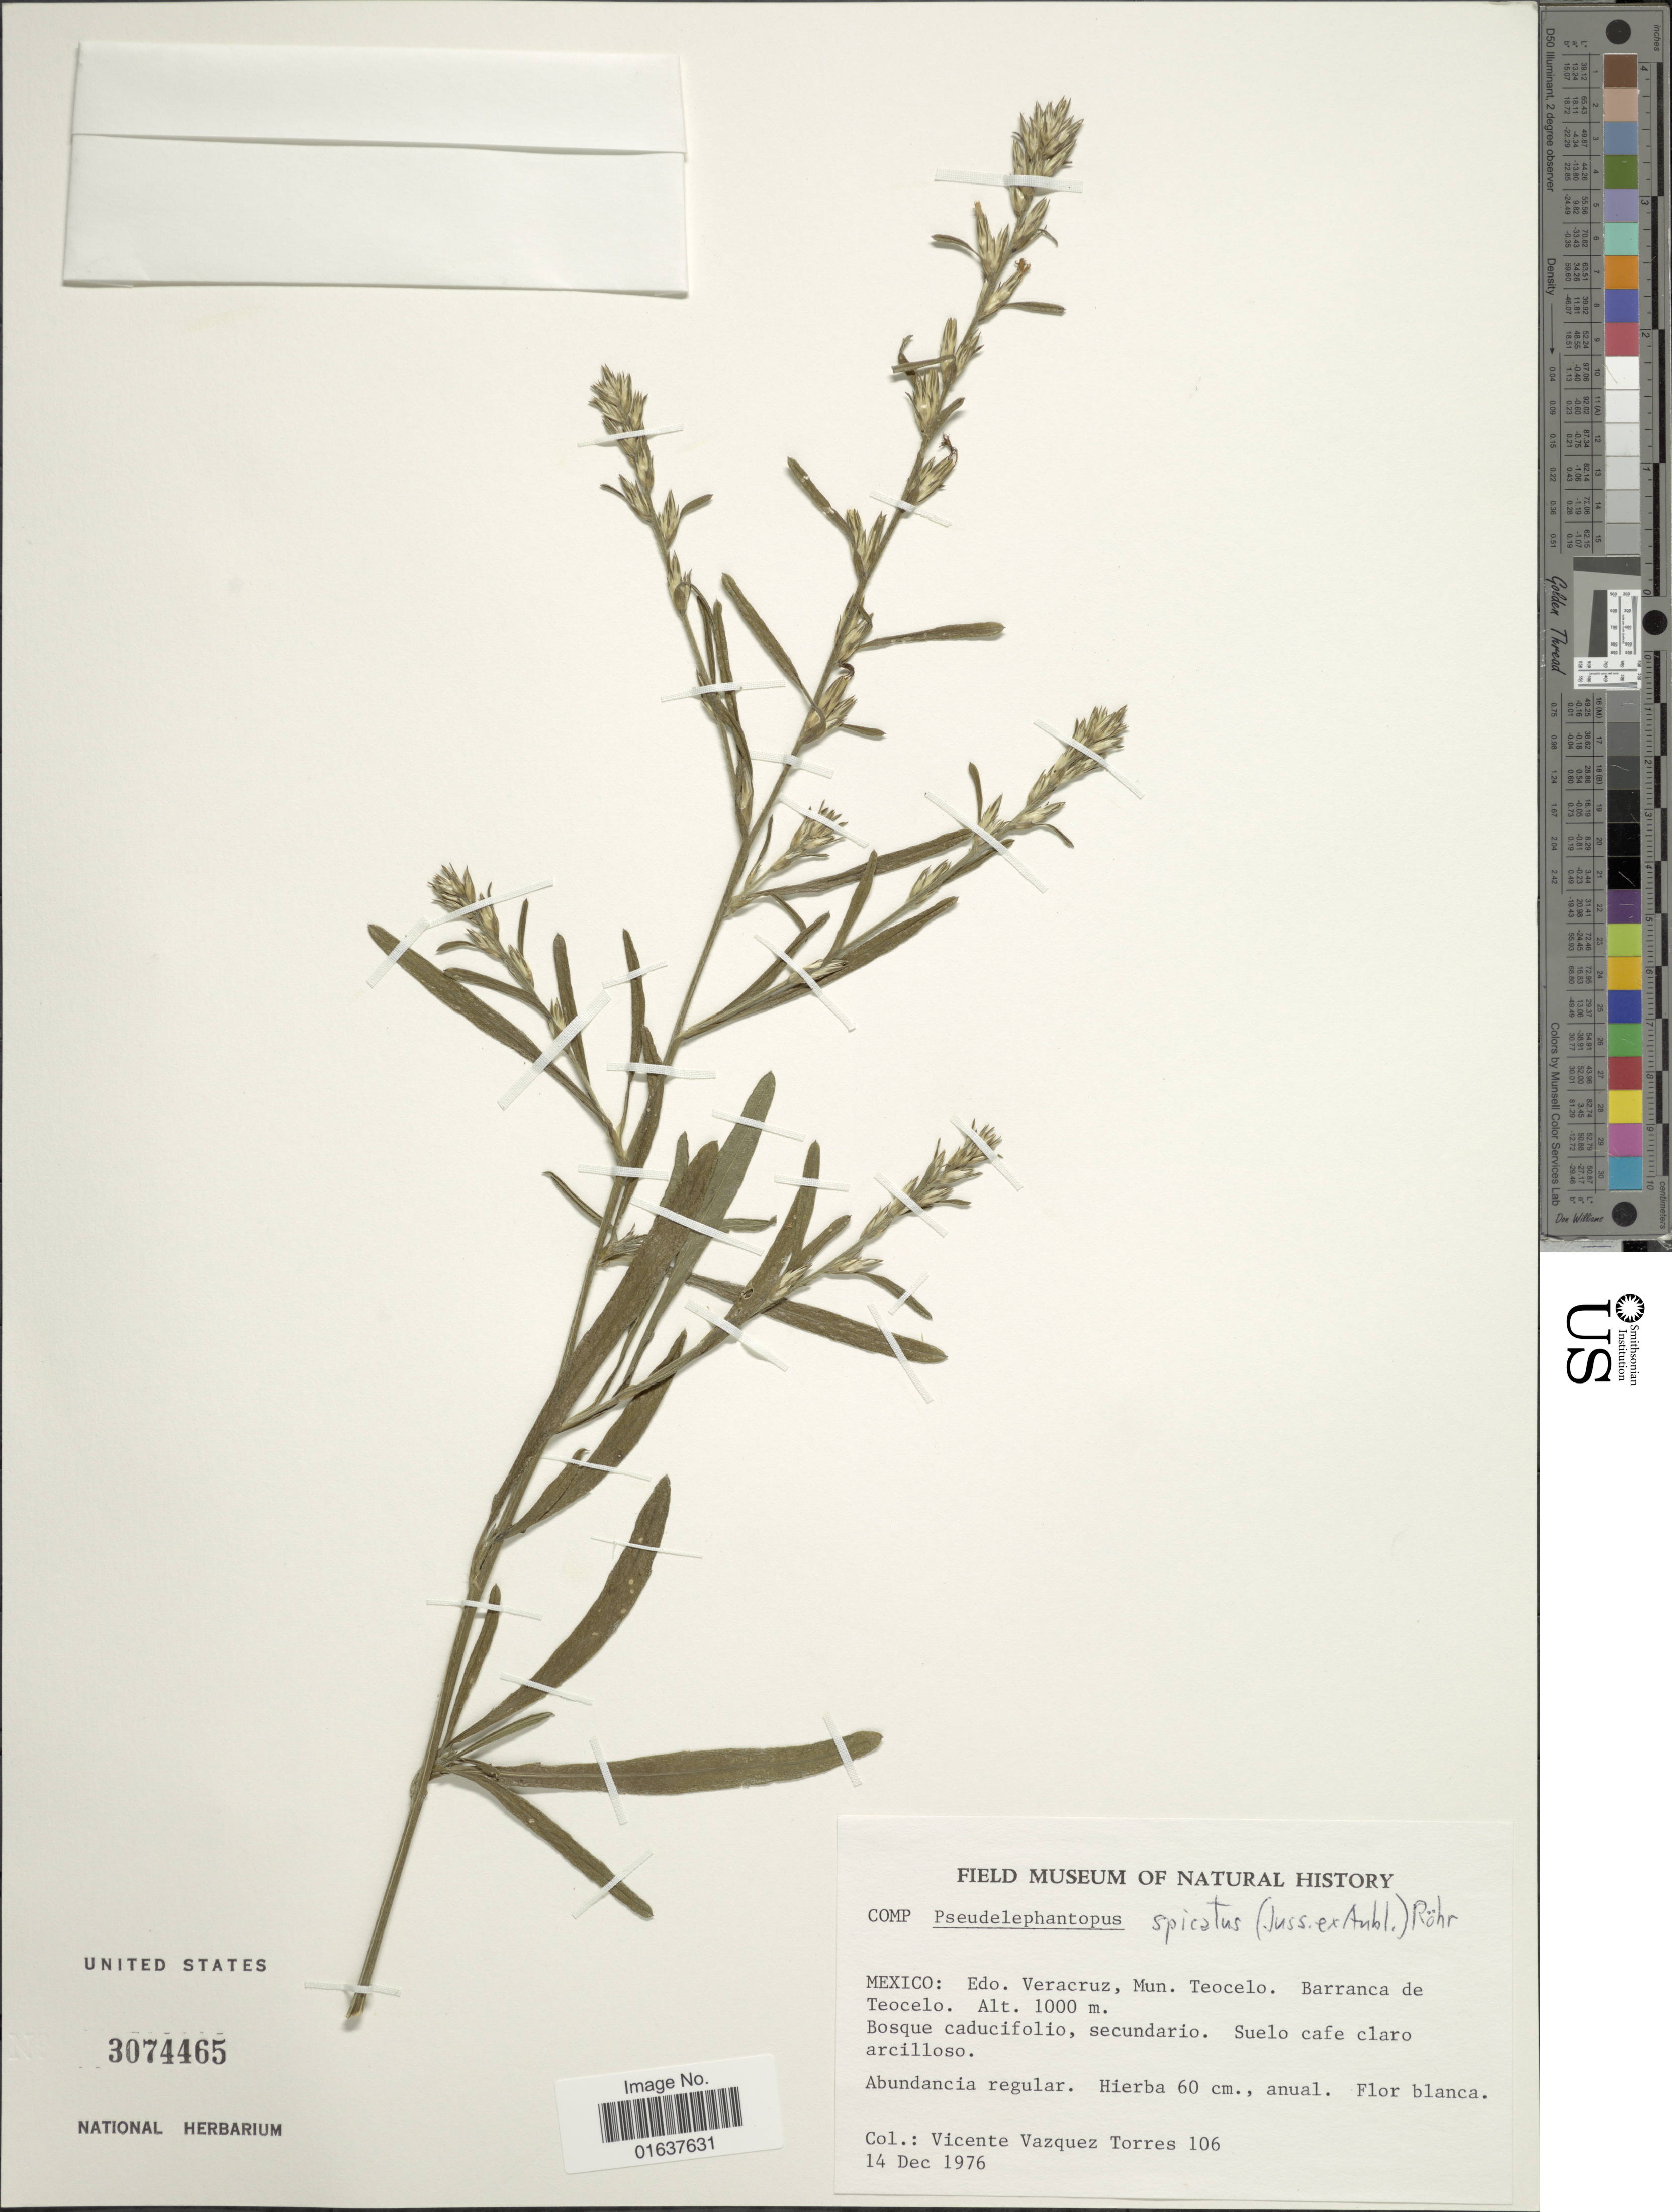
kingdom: Plantae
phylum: Tracheophyta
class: Magnoliopsida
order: Asterales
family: Asteraceae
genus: Pseudelephantopus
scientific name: Pseudelephantopus spicatus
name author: (Juss. ex Aubl.) C.F. Baker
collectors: V. Torres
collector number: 106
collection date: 1976-12-14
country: Mexico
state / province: Veracruz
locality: Edo. Veracruz. Mun. Teocelo. Barranca de Teocelo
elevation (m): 1000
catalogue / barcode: US 3074465